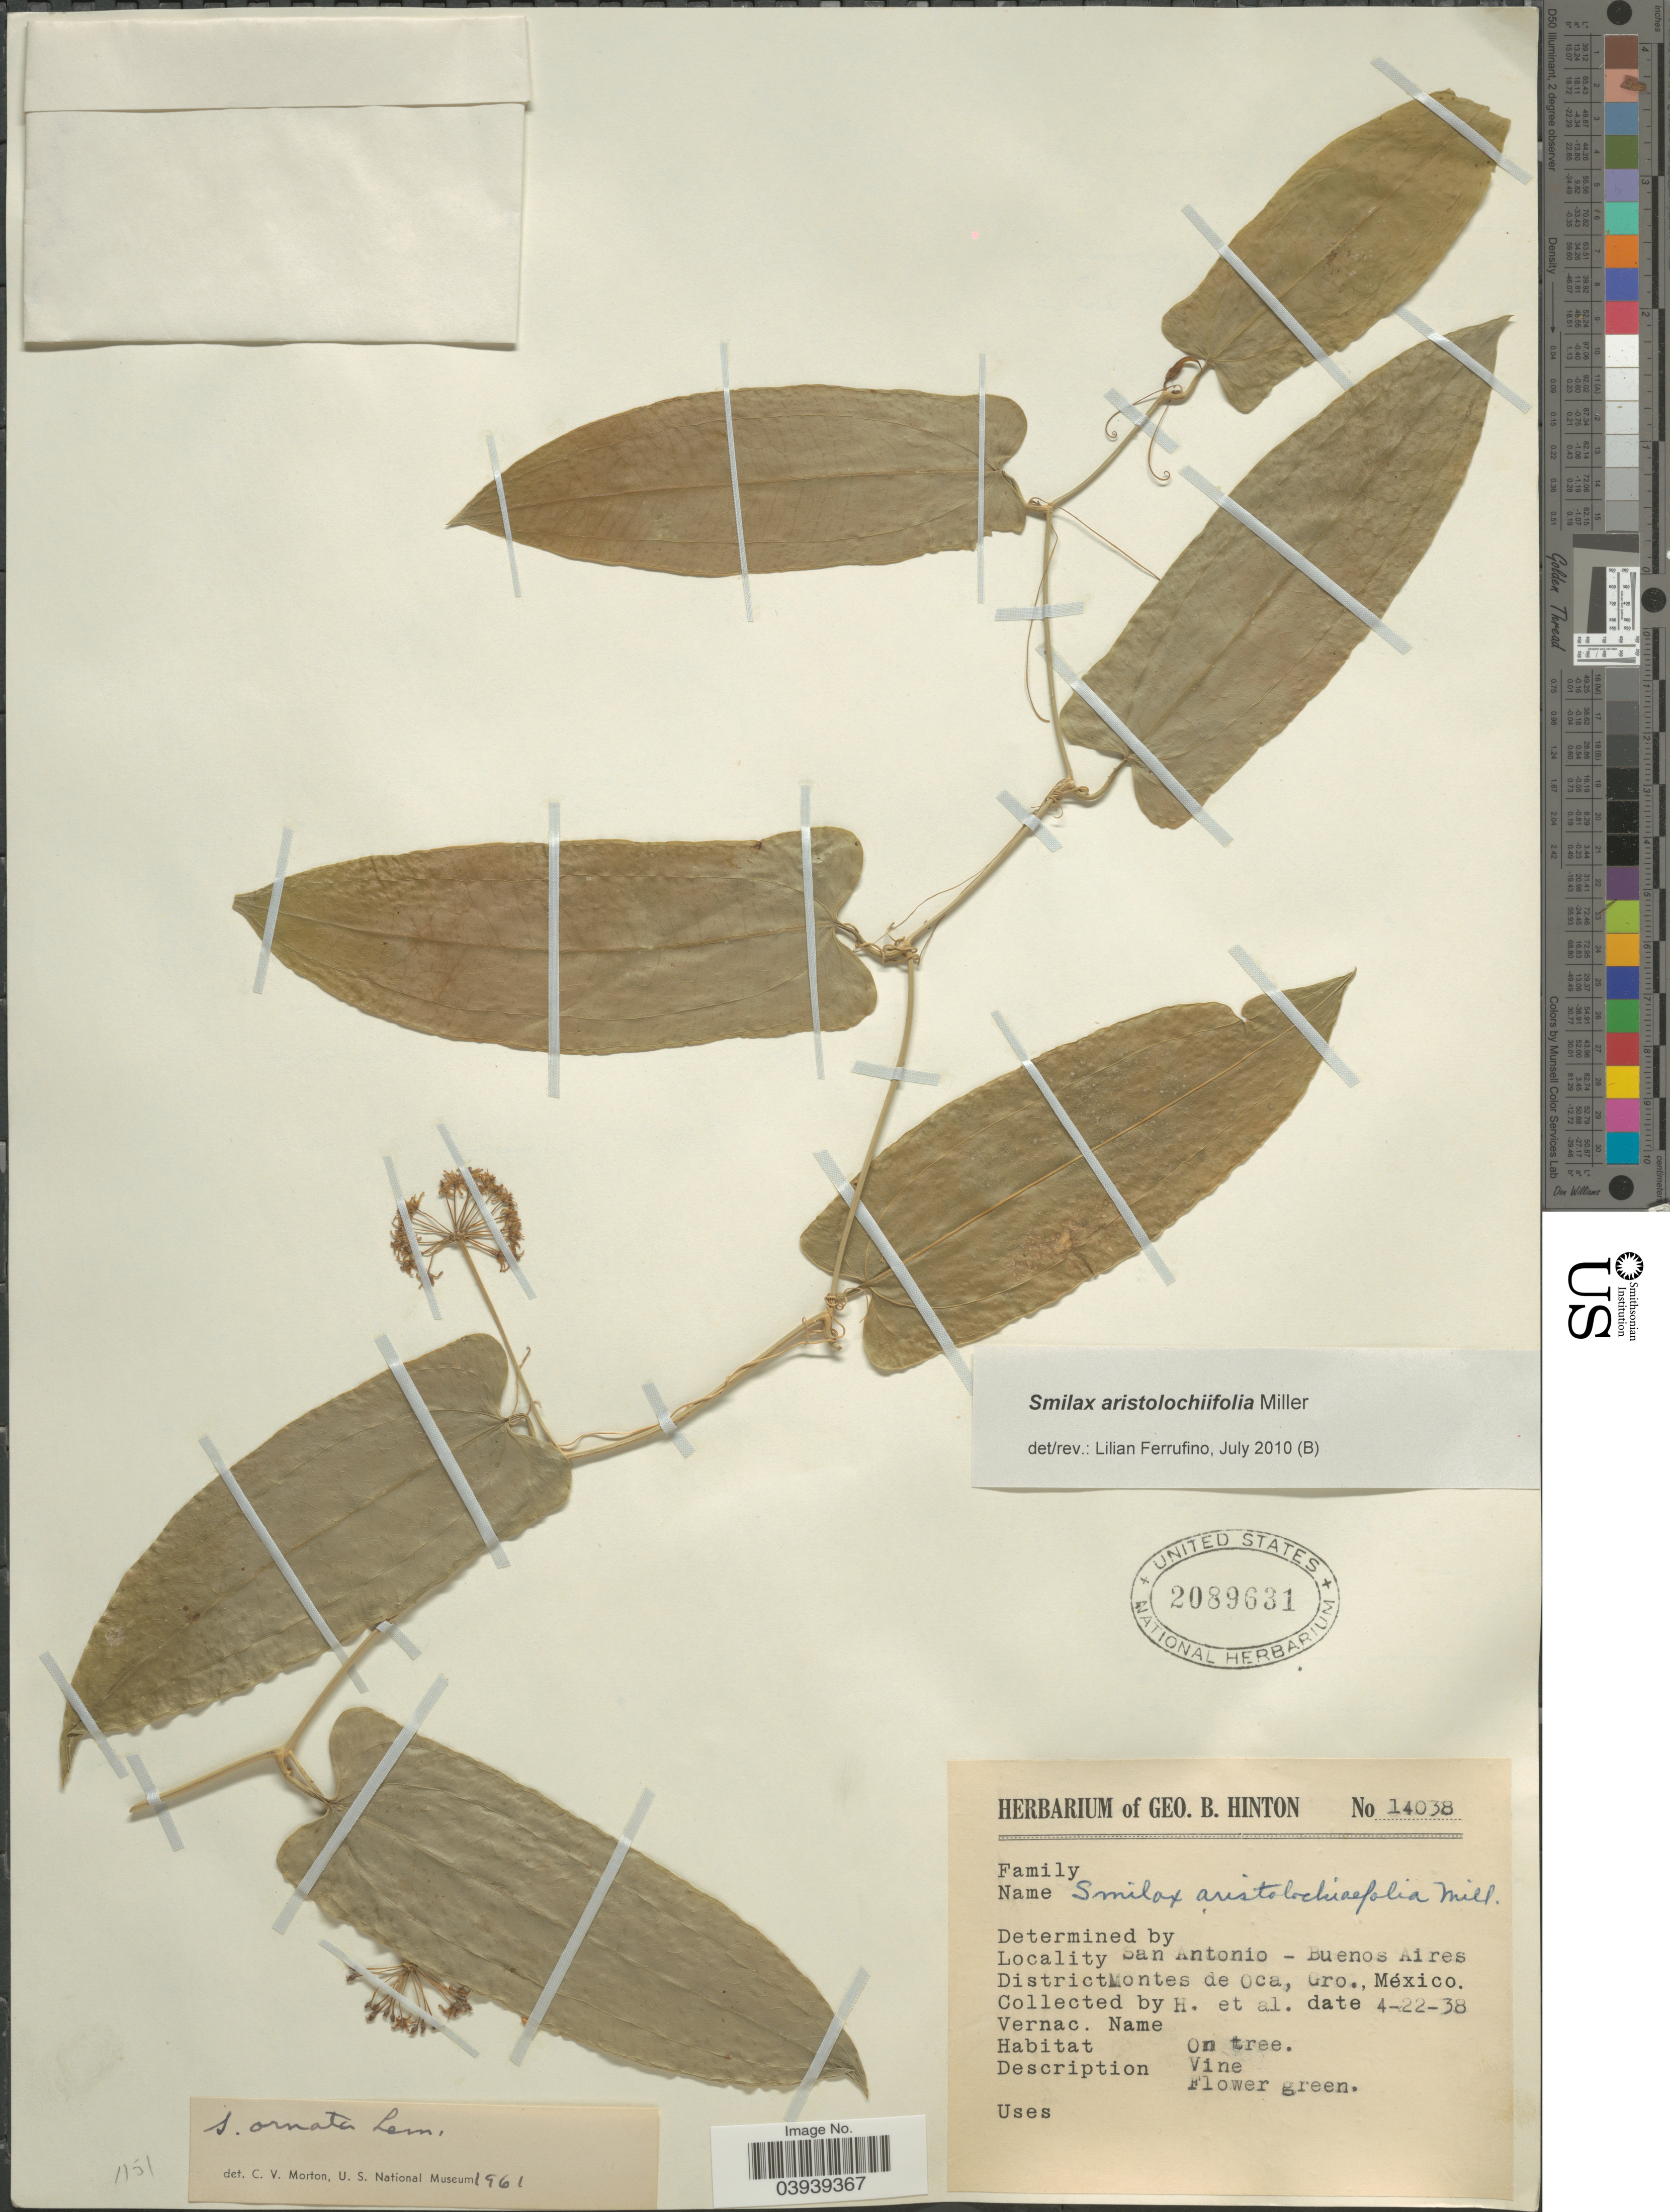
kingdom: Plantae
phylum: Tracheophyta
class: Liliopsida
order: Liliales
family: Smilacaceae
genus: Smilax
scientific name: Smilax aristolochiifolia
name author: Mill.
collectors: G. B. Hinton & et al.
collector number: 14038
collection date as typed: Transcribed d/m/y: 22/4/38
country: Mexico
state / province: Guerrero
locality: San Antonio - Buenos Aires. District Montes de Oca.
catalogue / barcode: US 2089631